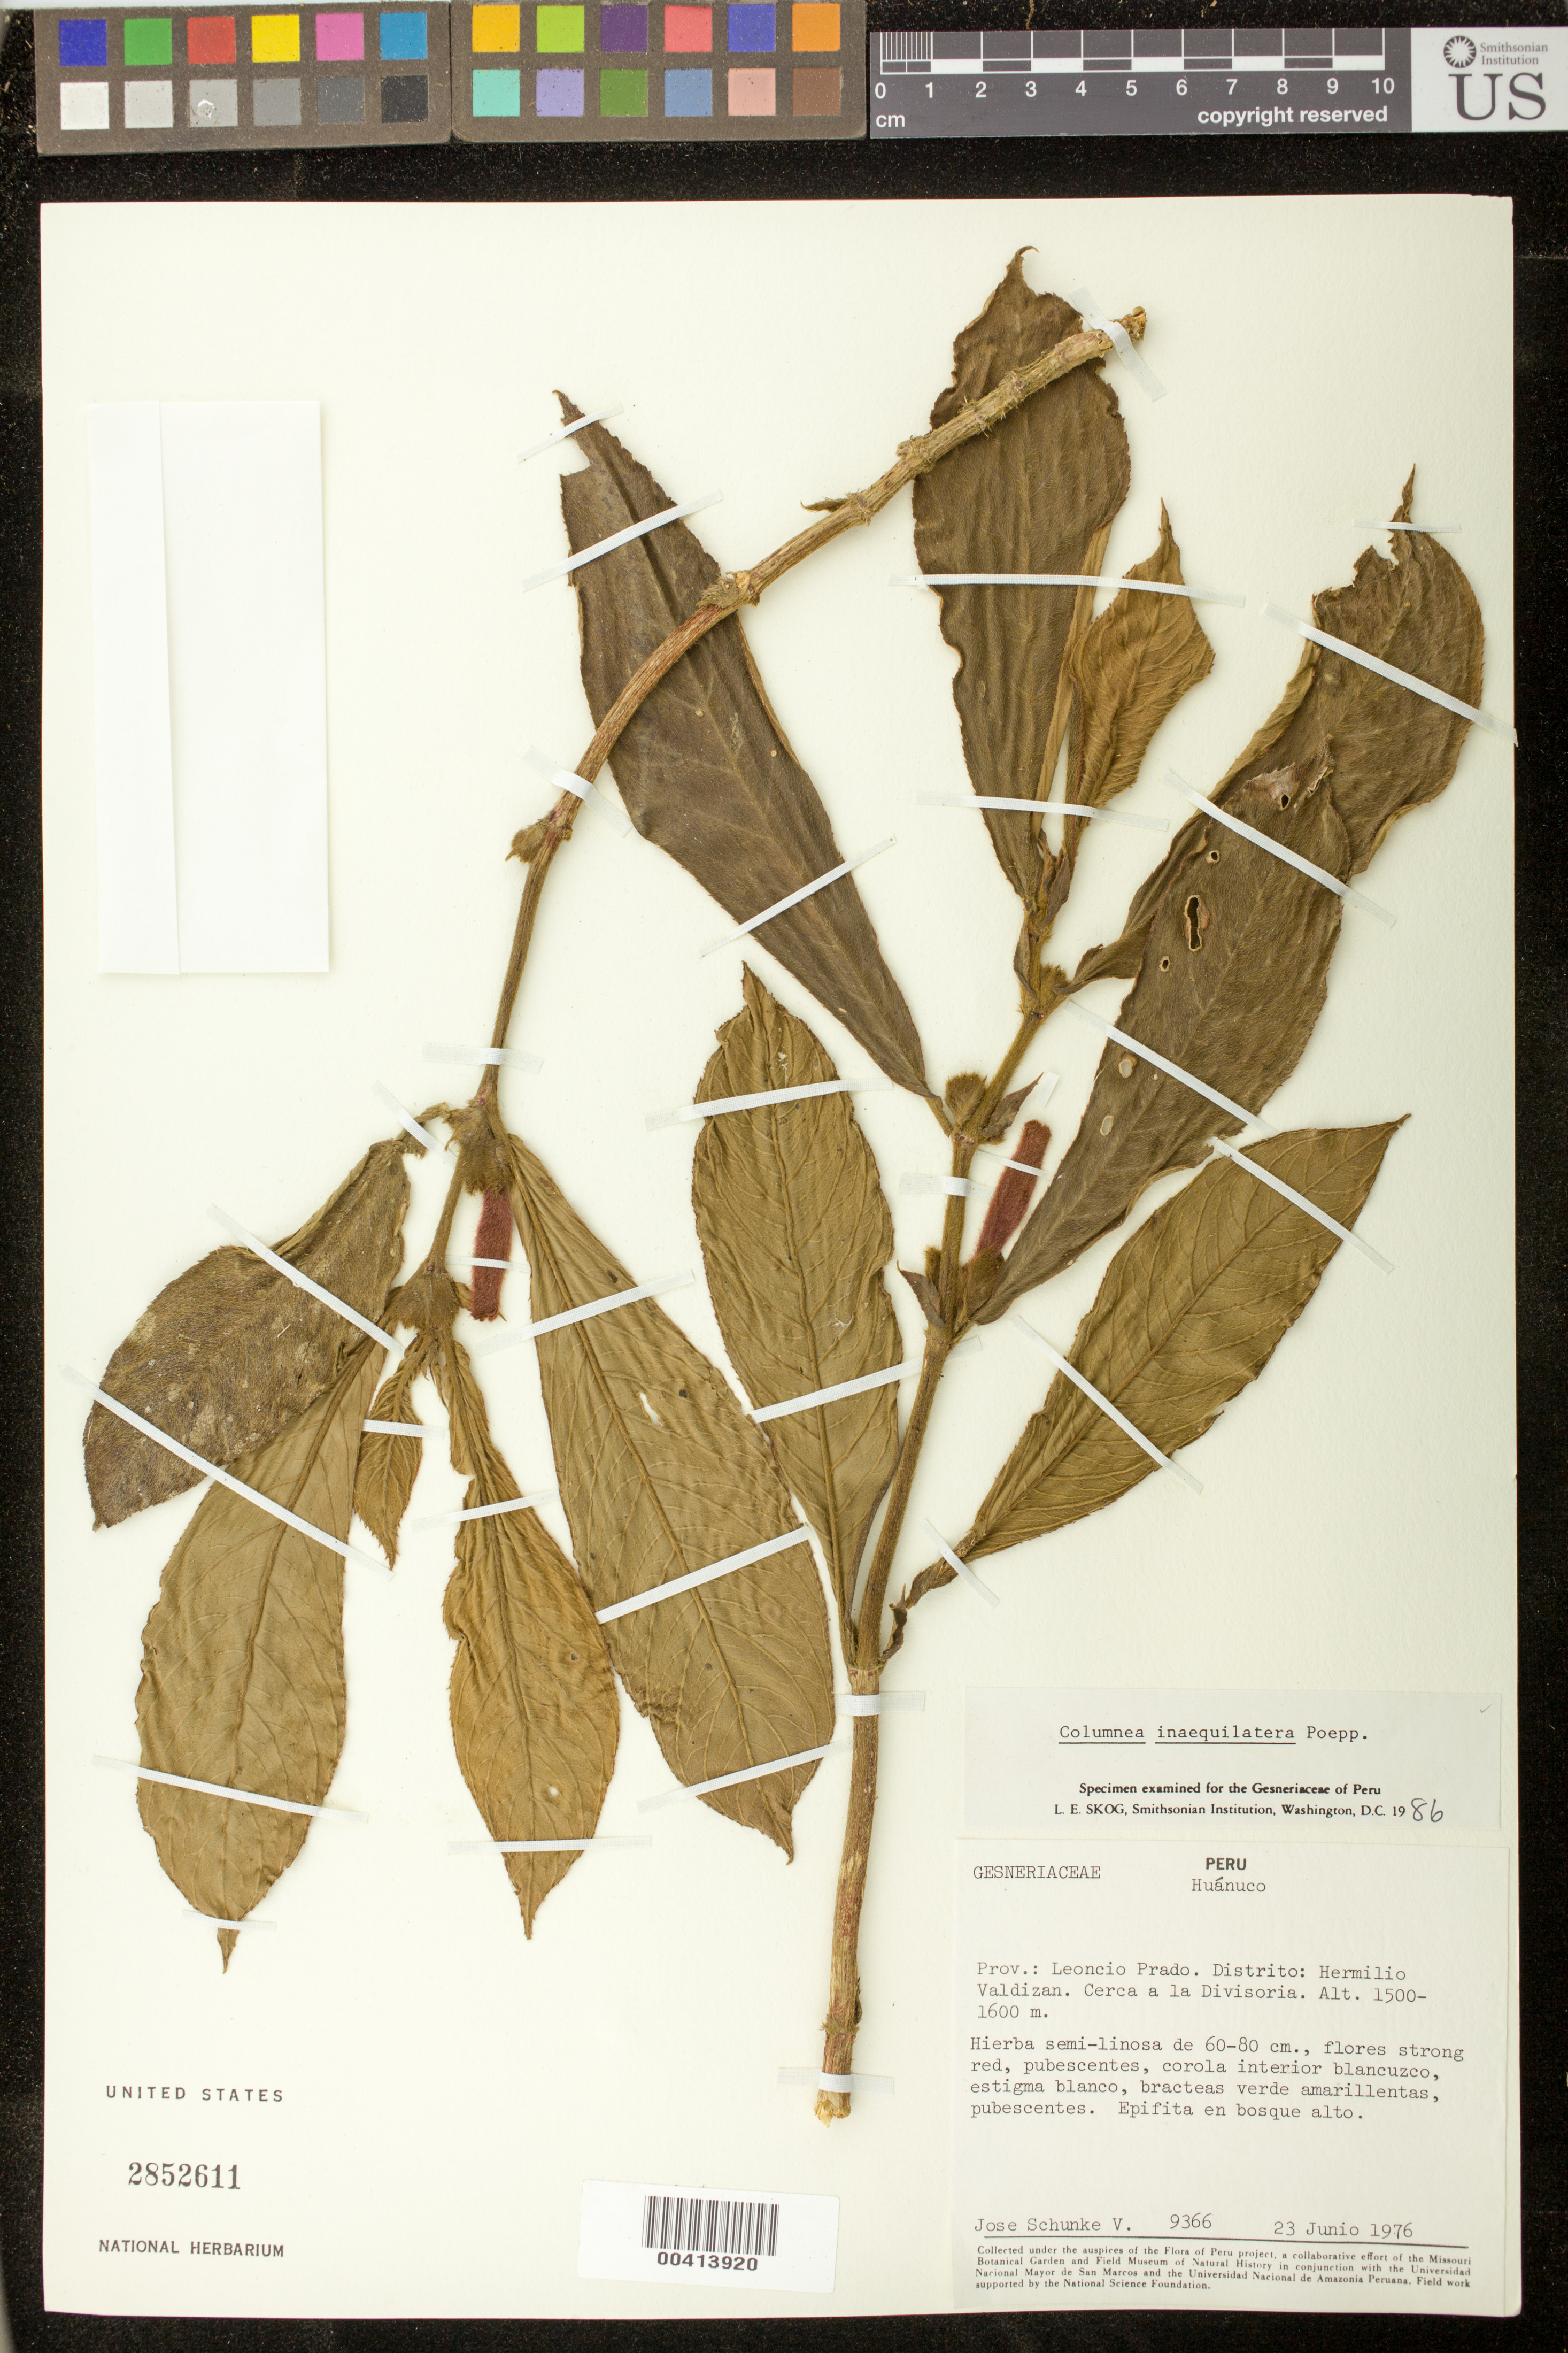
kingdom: Plantae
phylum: Tracheophyta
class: Magnoliopsida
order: Lamiales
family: Gesneriaceae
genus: Columnea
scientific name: Columnea inaequilatera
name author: Poepp.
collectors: J. Schunke Vigo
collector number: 9366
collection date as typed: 23 Jun 1976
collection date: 1976-06-23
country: Peru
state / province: Huánuco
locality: Prov. Leoncio Prado; Leoncio Prado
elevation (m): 1500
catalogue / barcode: US 2852611